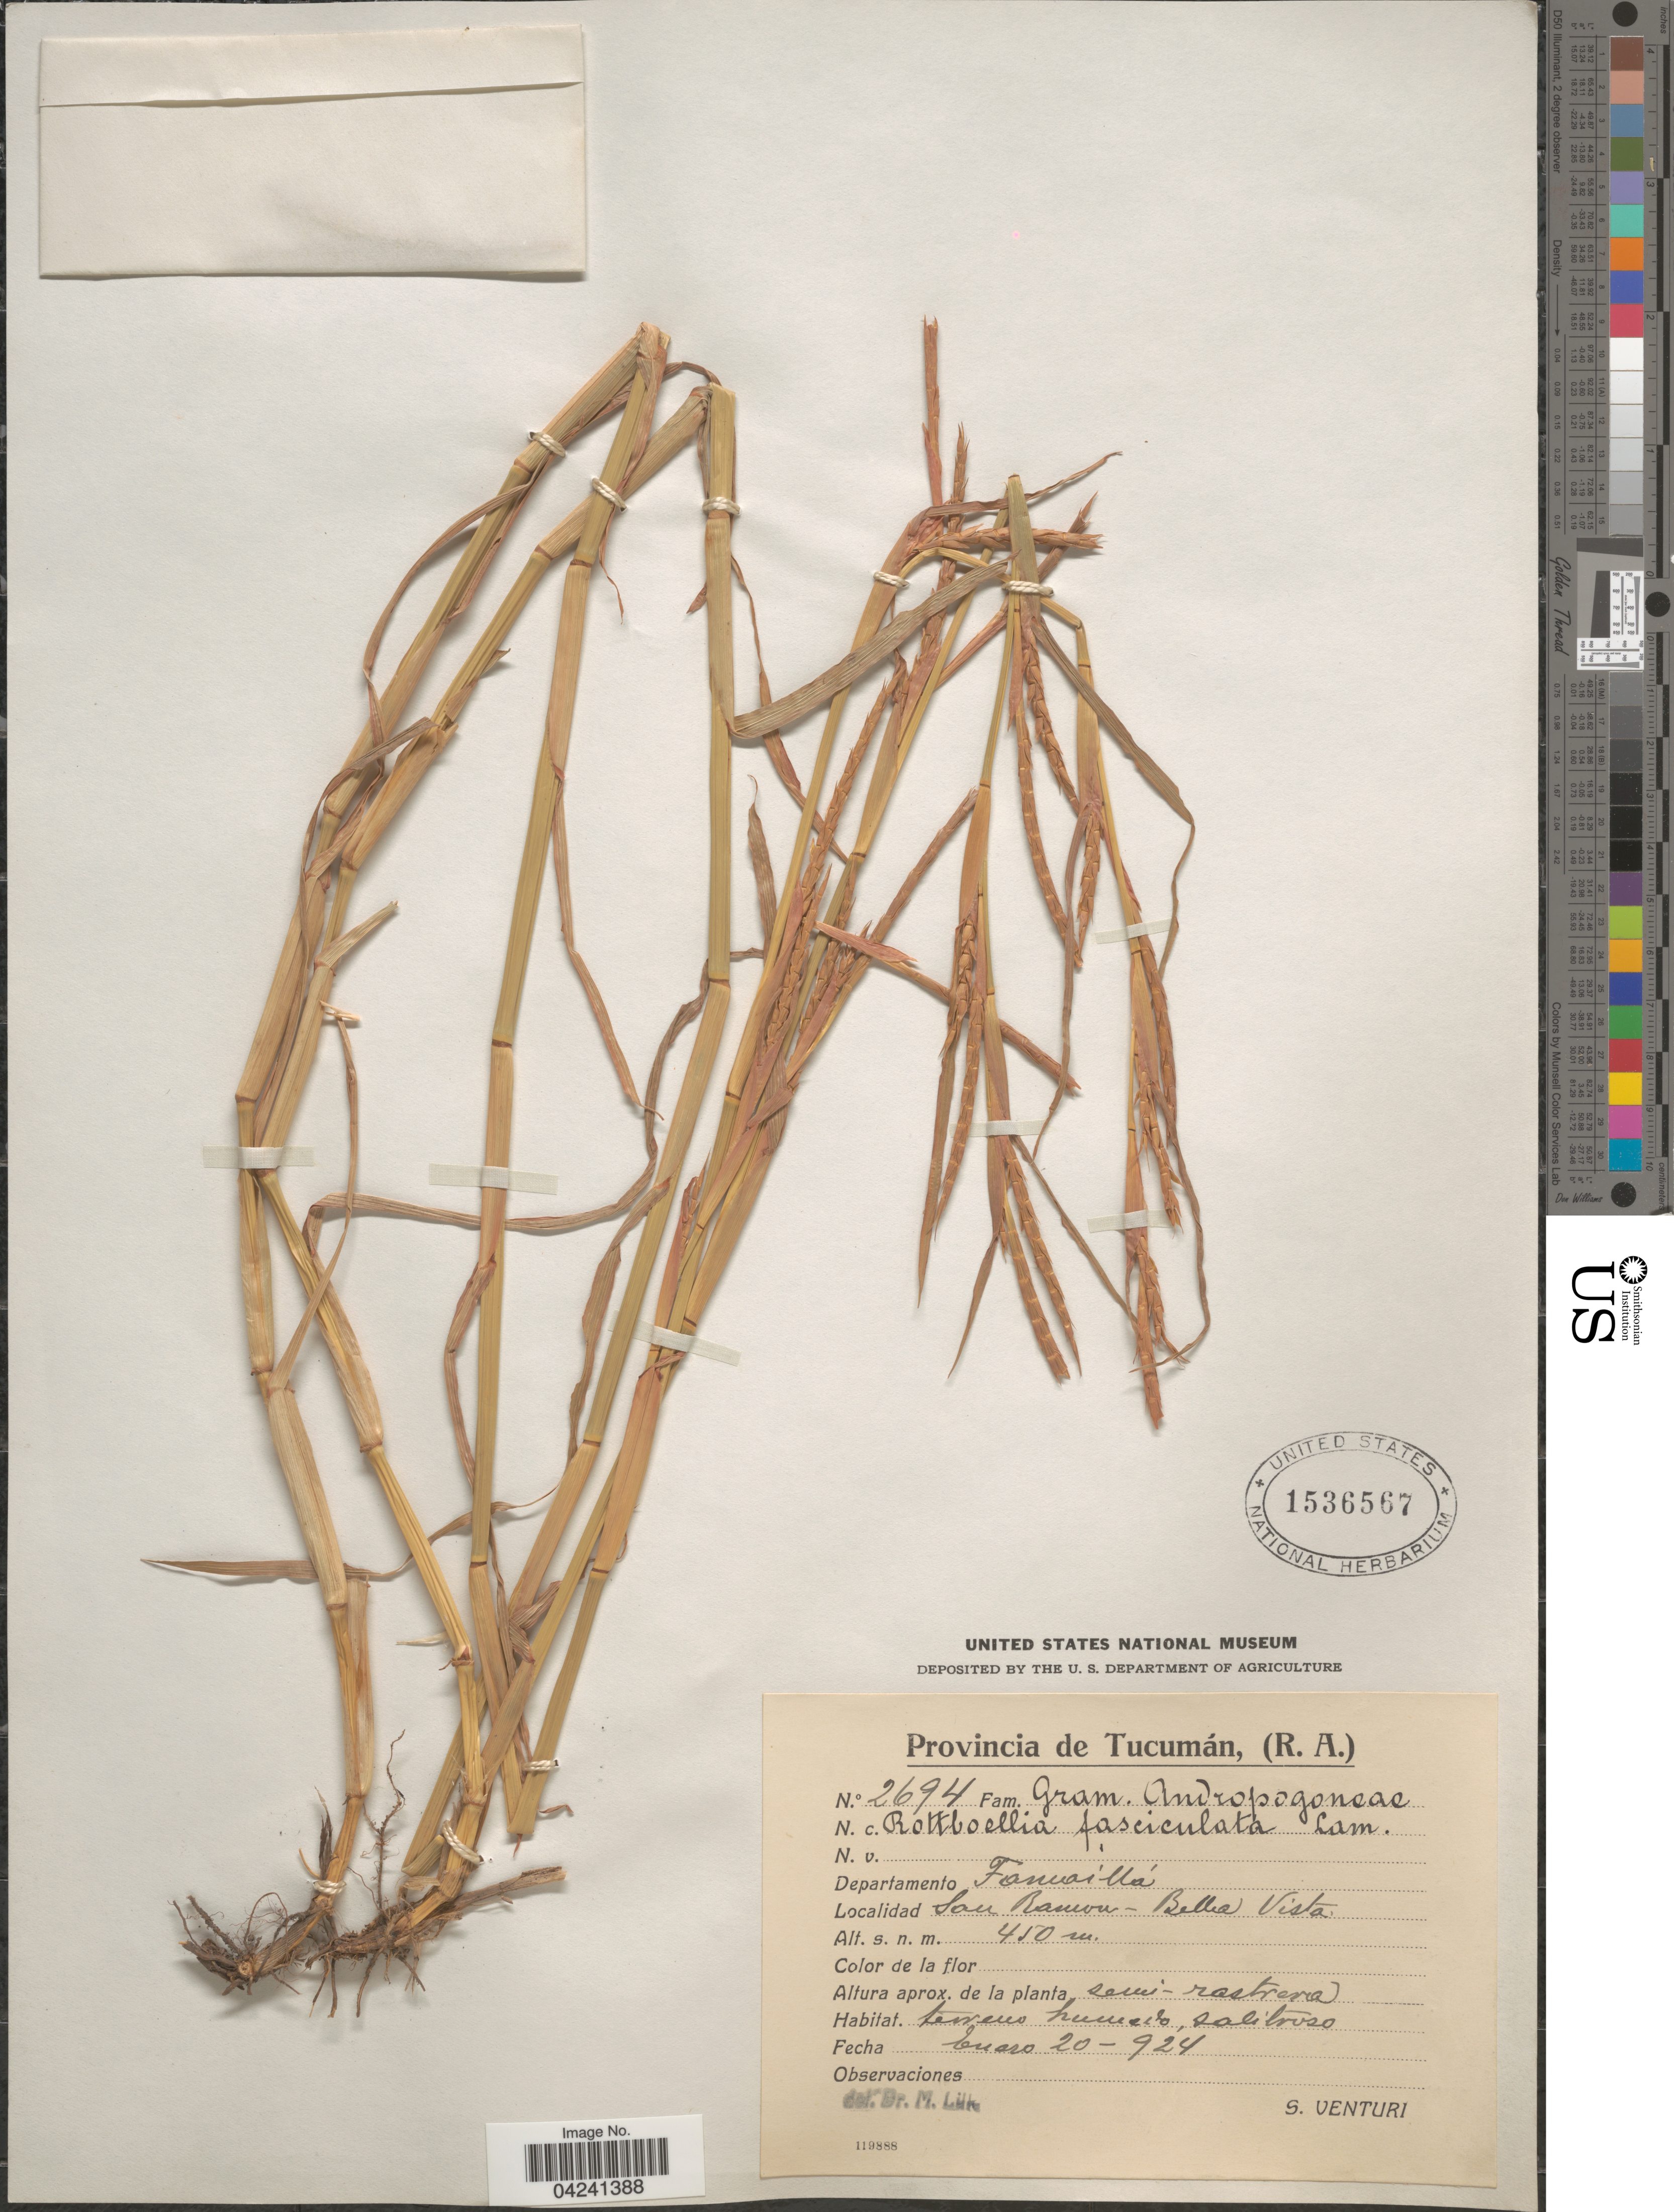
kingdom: Plantae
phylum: Tracheophyta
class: Liliopsida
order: Poales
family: Poaceae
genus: Hemarthria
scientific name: Hemarthria altissima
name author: (Poir.) Stapf & C. E. Hubb.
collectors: S. Venturi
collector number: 2694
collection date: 1924-01-20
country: Argentina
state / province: Tucuman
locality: Departamento Famaillá. San Ramon - Bella Vista.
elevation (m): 450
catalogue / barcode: US 1536567